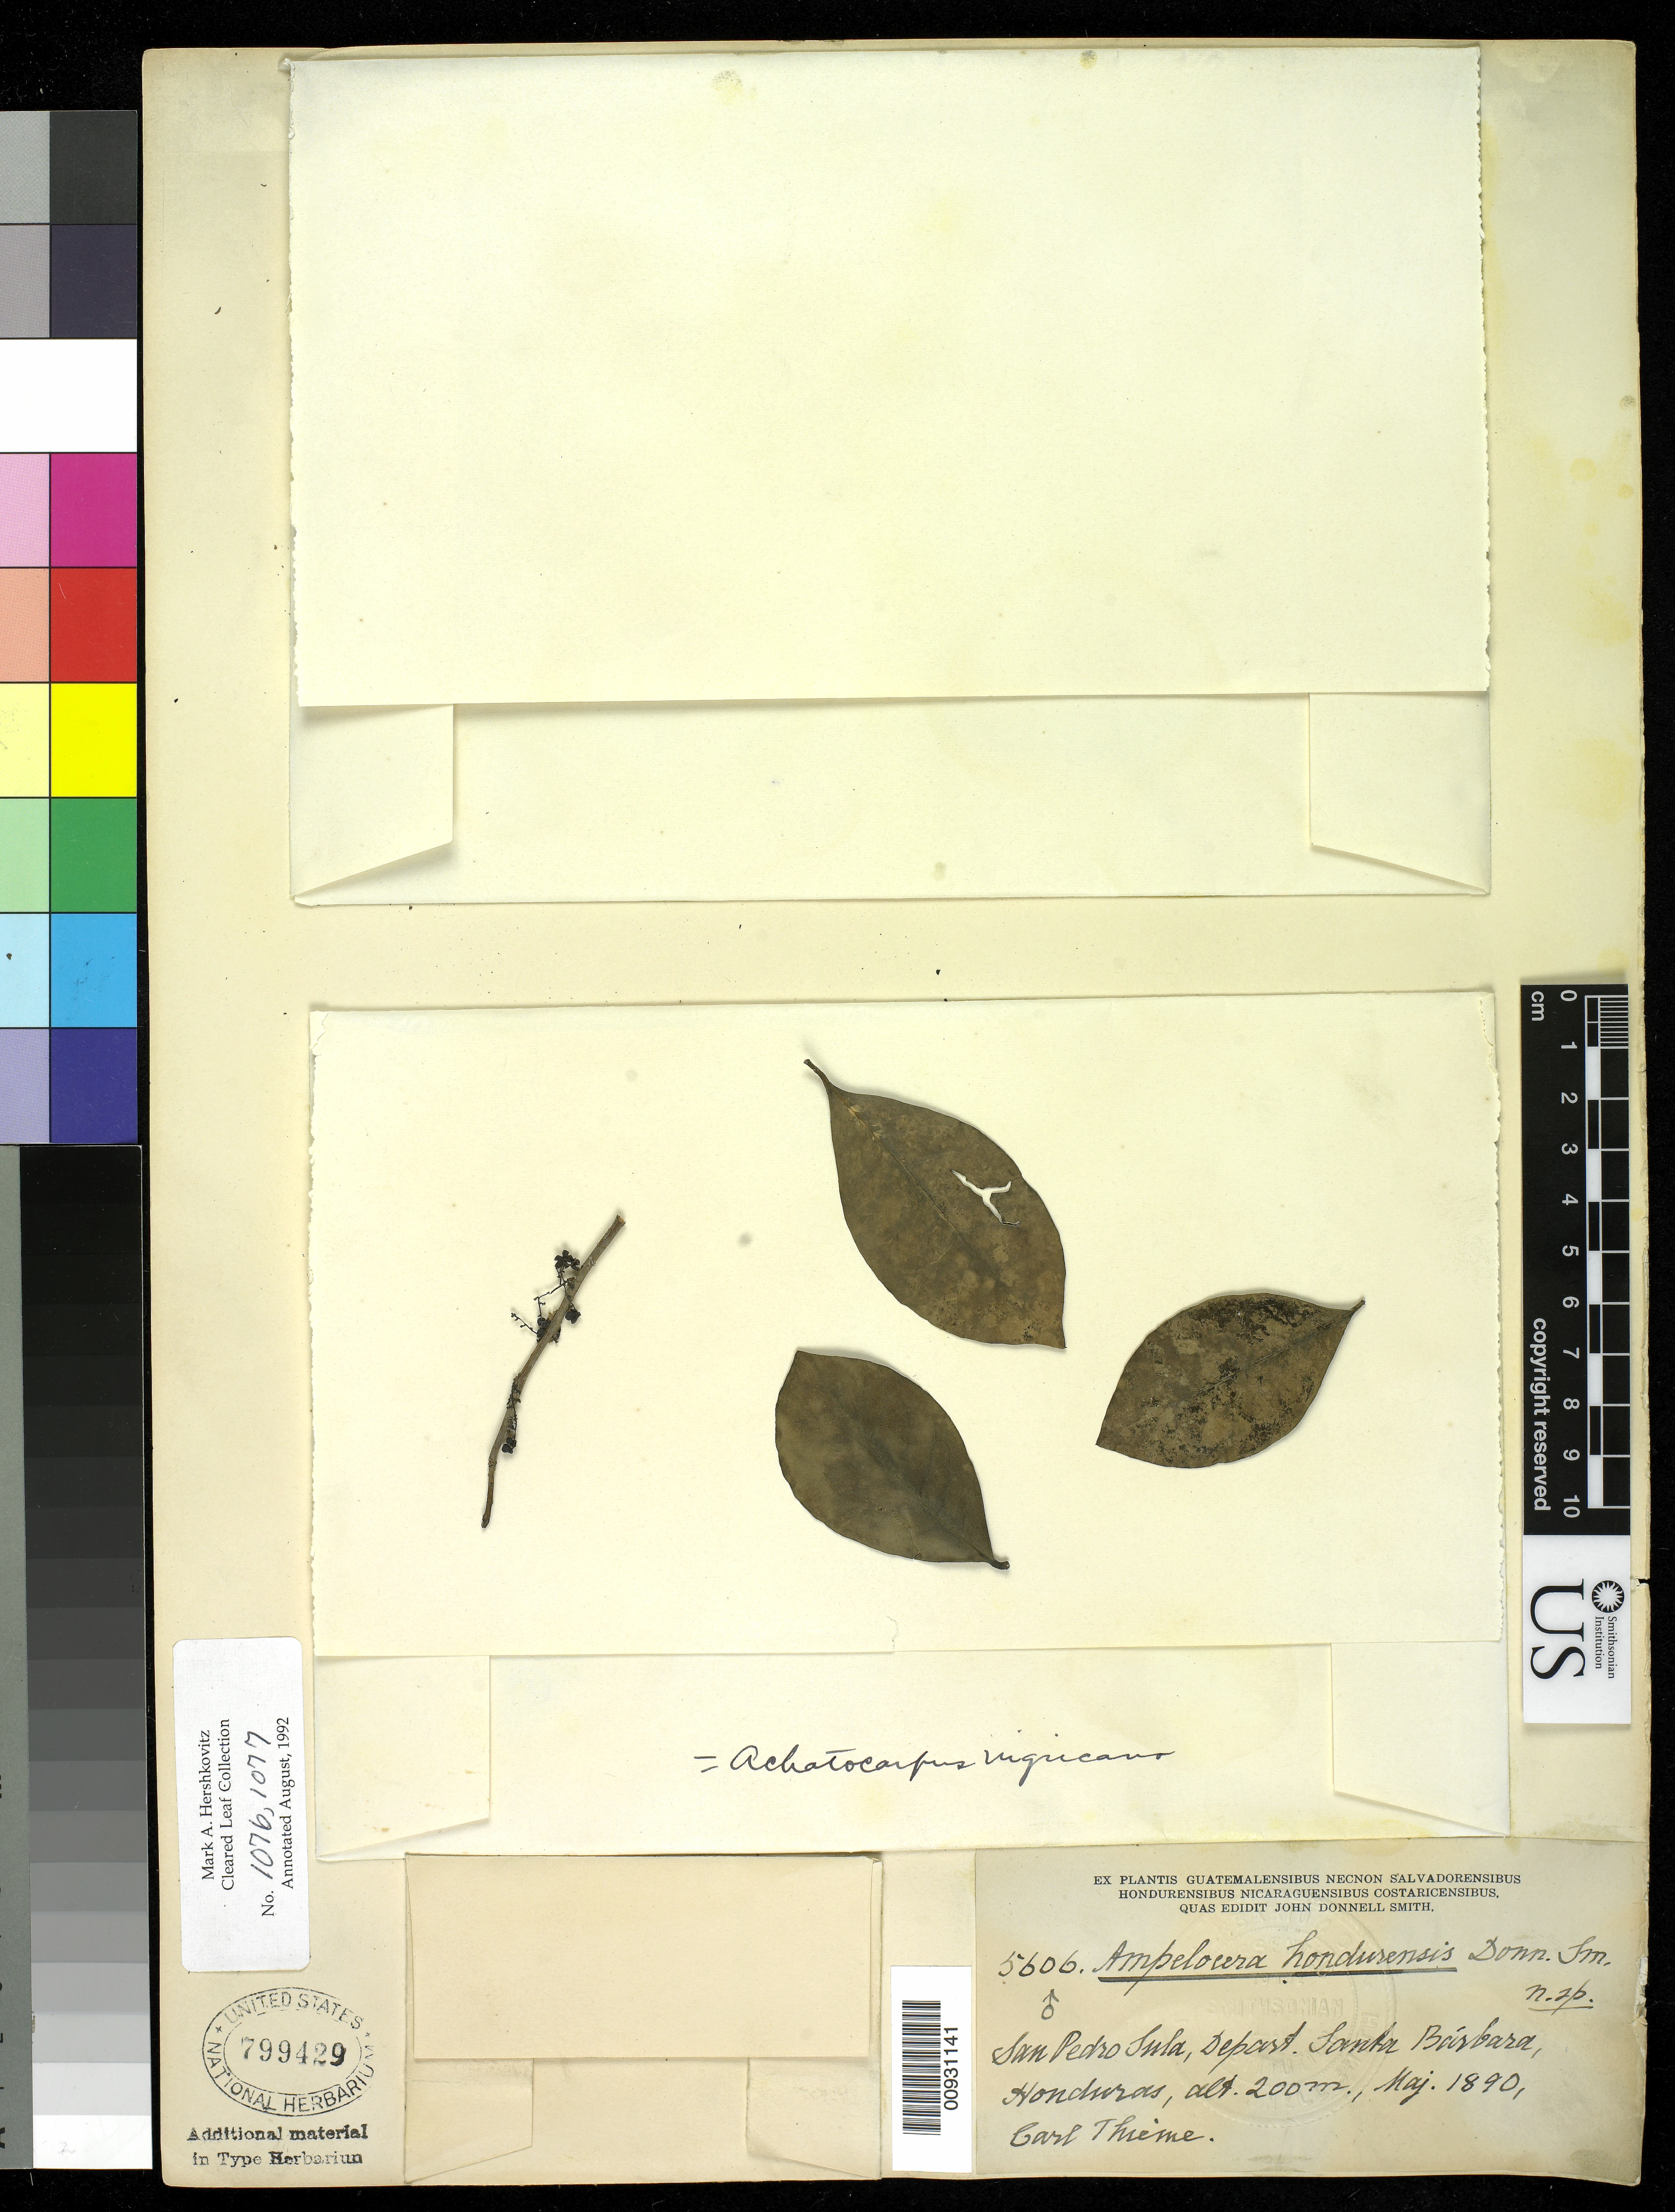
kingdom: Plantae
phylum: Tracheophyta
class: Magnoliopsida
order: Rosales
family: Cannabaceae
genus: Ampelocera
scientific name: Ampelocera hondurensis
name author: Donn. Sm.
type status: Type Collection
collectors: C. Thieme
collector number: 5606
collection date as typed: May 1890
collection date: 1890-05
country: Honduras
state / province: Santa Bárbara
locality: San Pedro Sula.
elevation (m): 200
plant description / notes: One of several duplicates of this collection received ex herb. John Donnell Smith.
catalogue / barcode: US 799429